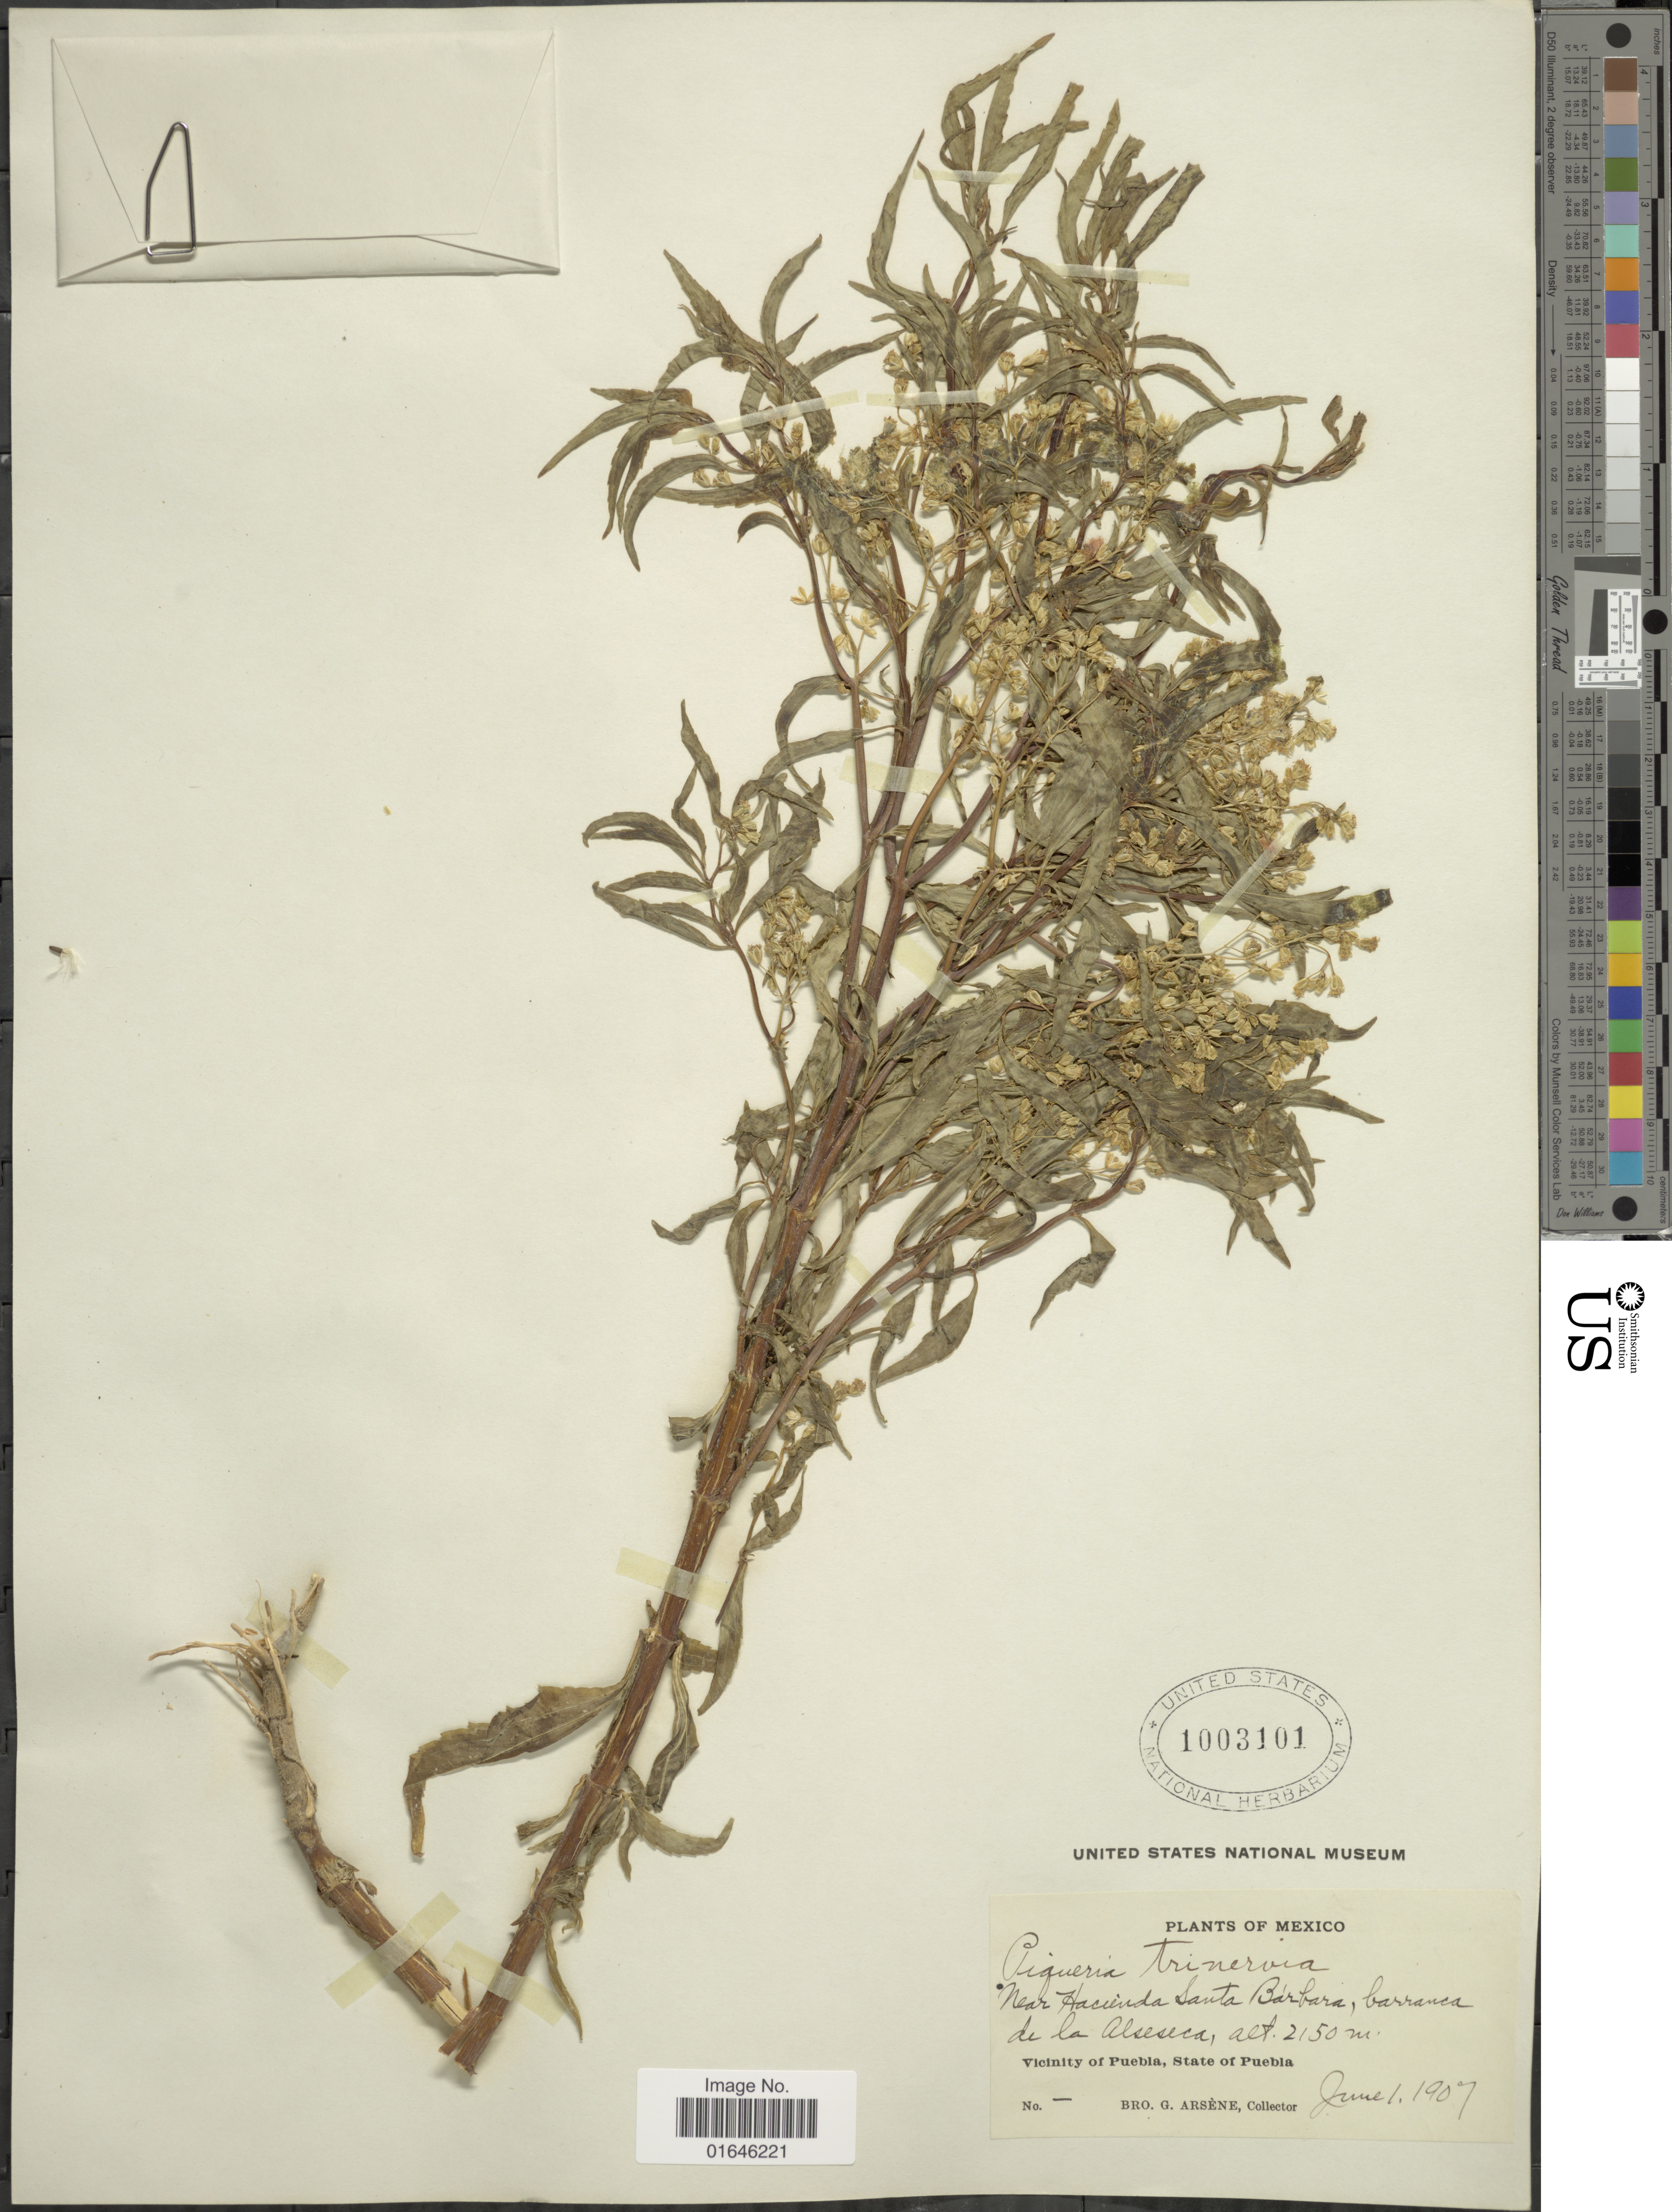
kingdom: Plantae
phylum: Tracheophyta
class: Magnoliopsida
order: Asterales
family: Asteraceae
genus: Piqueria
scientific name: Piqueria trinervia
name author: Cav.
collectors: Bro. G. Arsène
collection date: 1907-06-01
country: Mexico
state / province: Puebla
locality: Near Hacienda Santa Barbara, barranca de la Alsesca, Vicinity of Puebla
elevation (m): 2150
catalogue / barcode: US 1003101